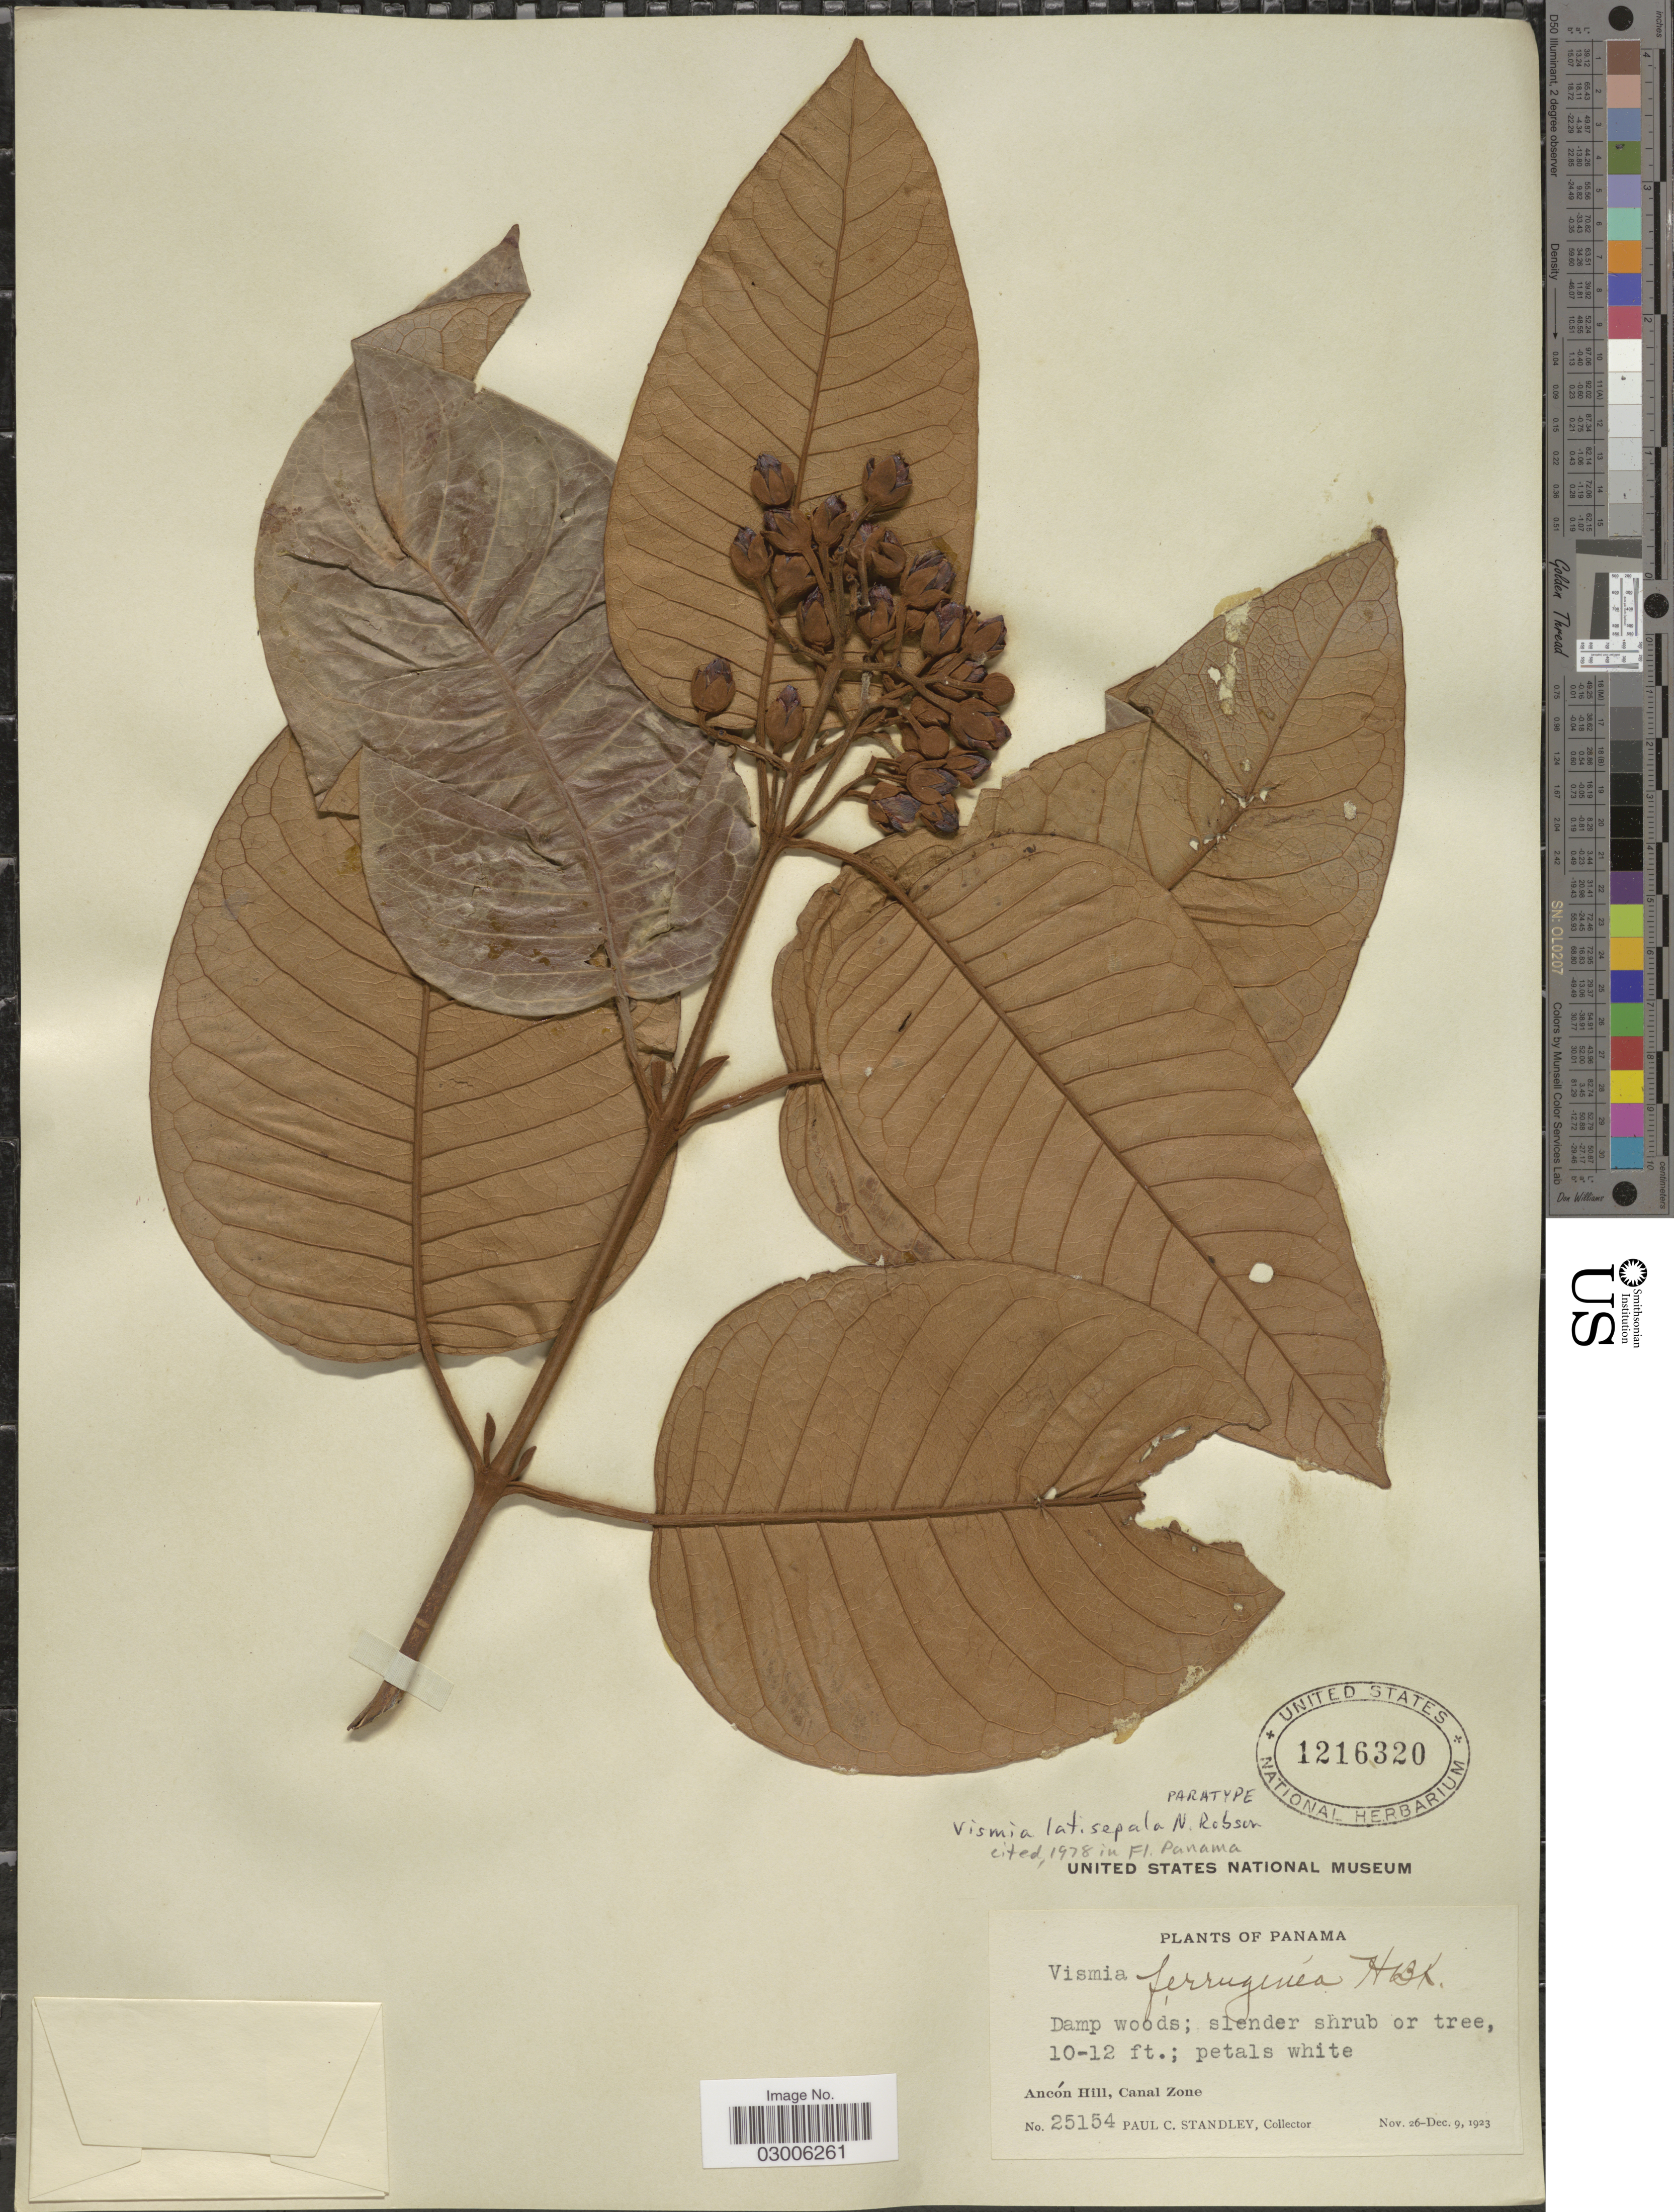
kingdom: Plantae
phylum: Tracheophyta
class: Magnoliopsida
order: Malpighiales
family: Hypericaceae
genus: Vismia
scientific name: Vismia latisepala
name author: N. Robson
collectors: P. C. Standley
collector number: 25154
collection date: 1923-11-26/1923-12-09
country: Panama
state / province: Colón / Panamá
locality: Ancón Hill, Canal Zone.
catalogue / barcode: US 1216320